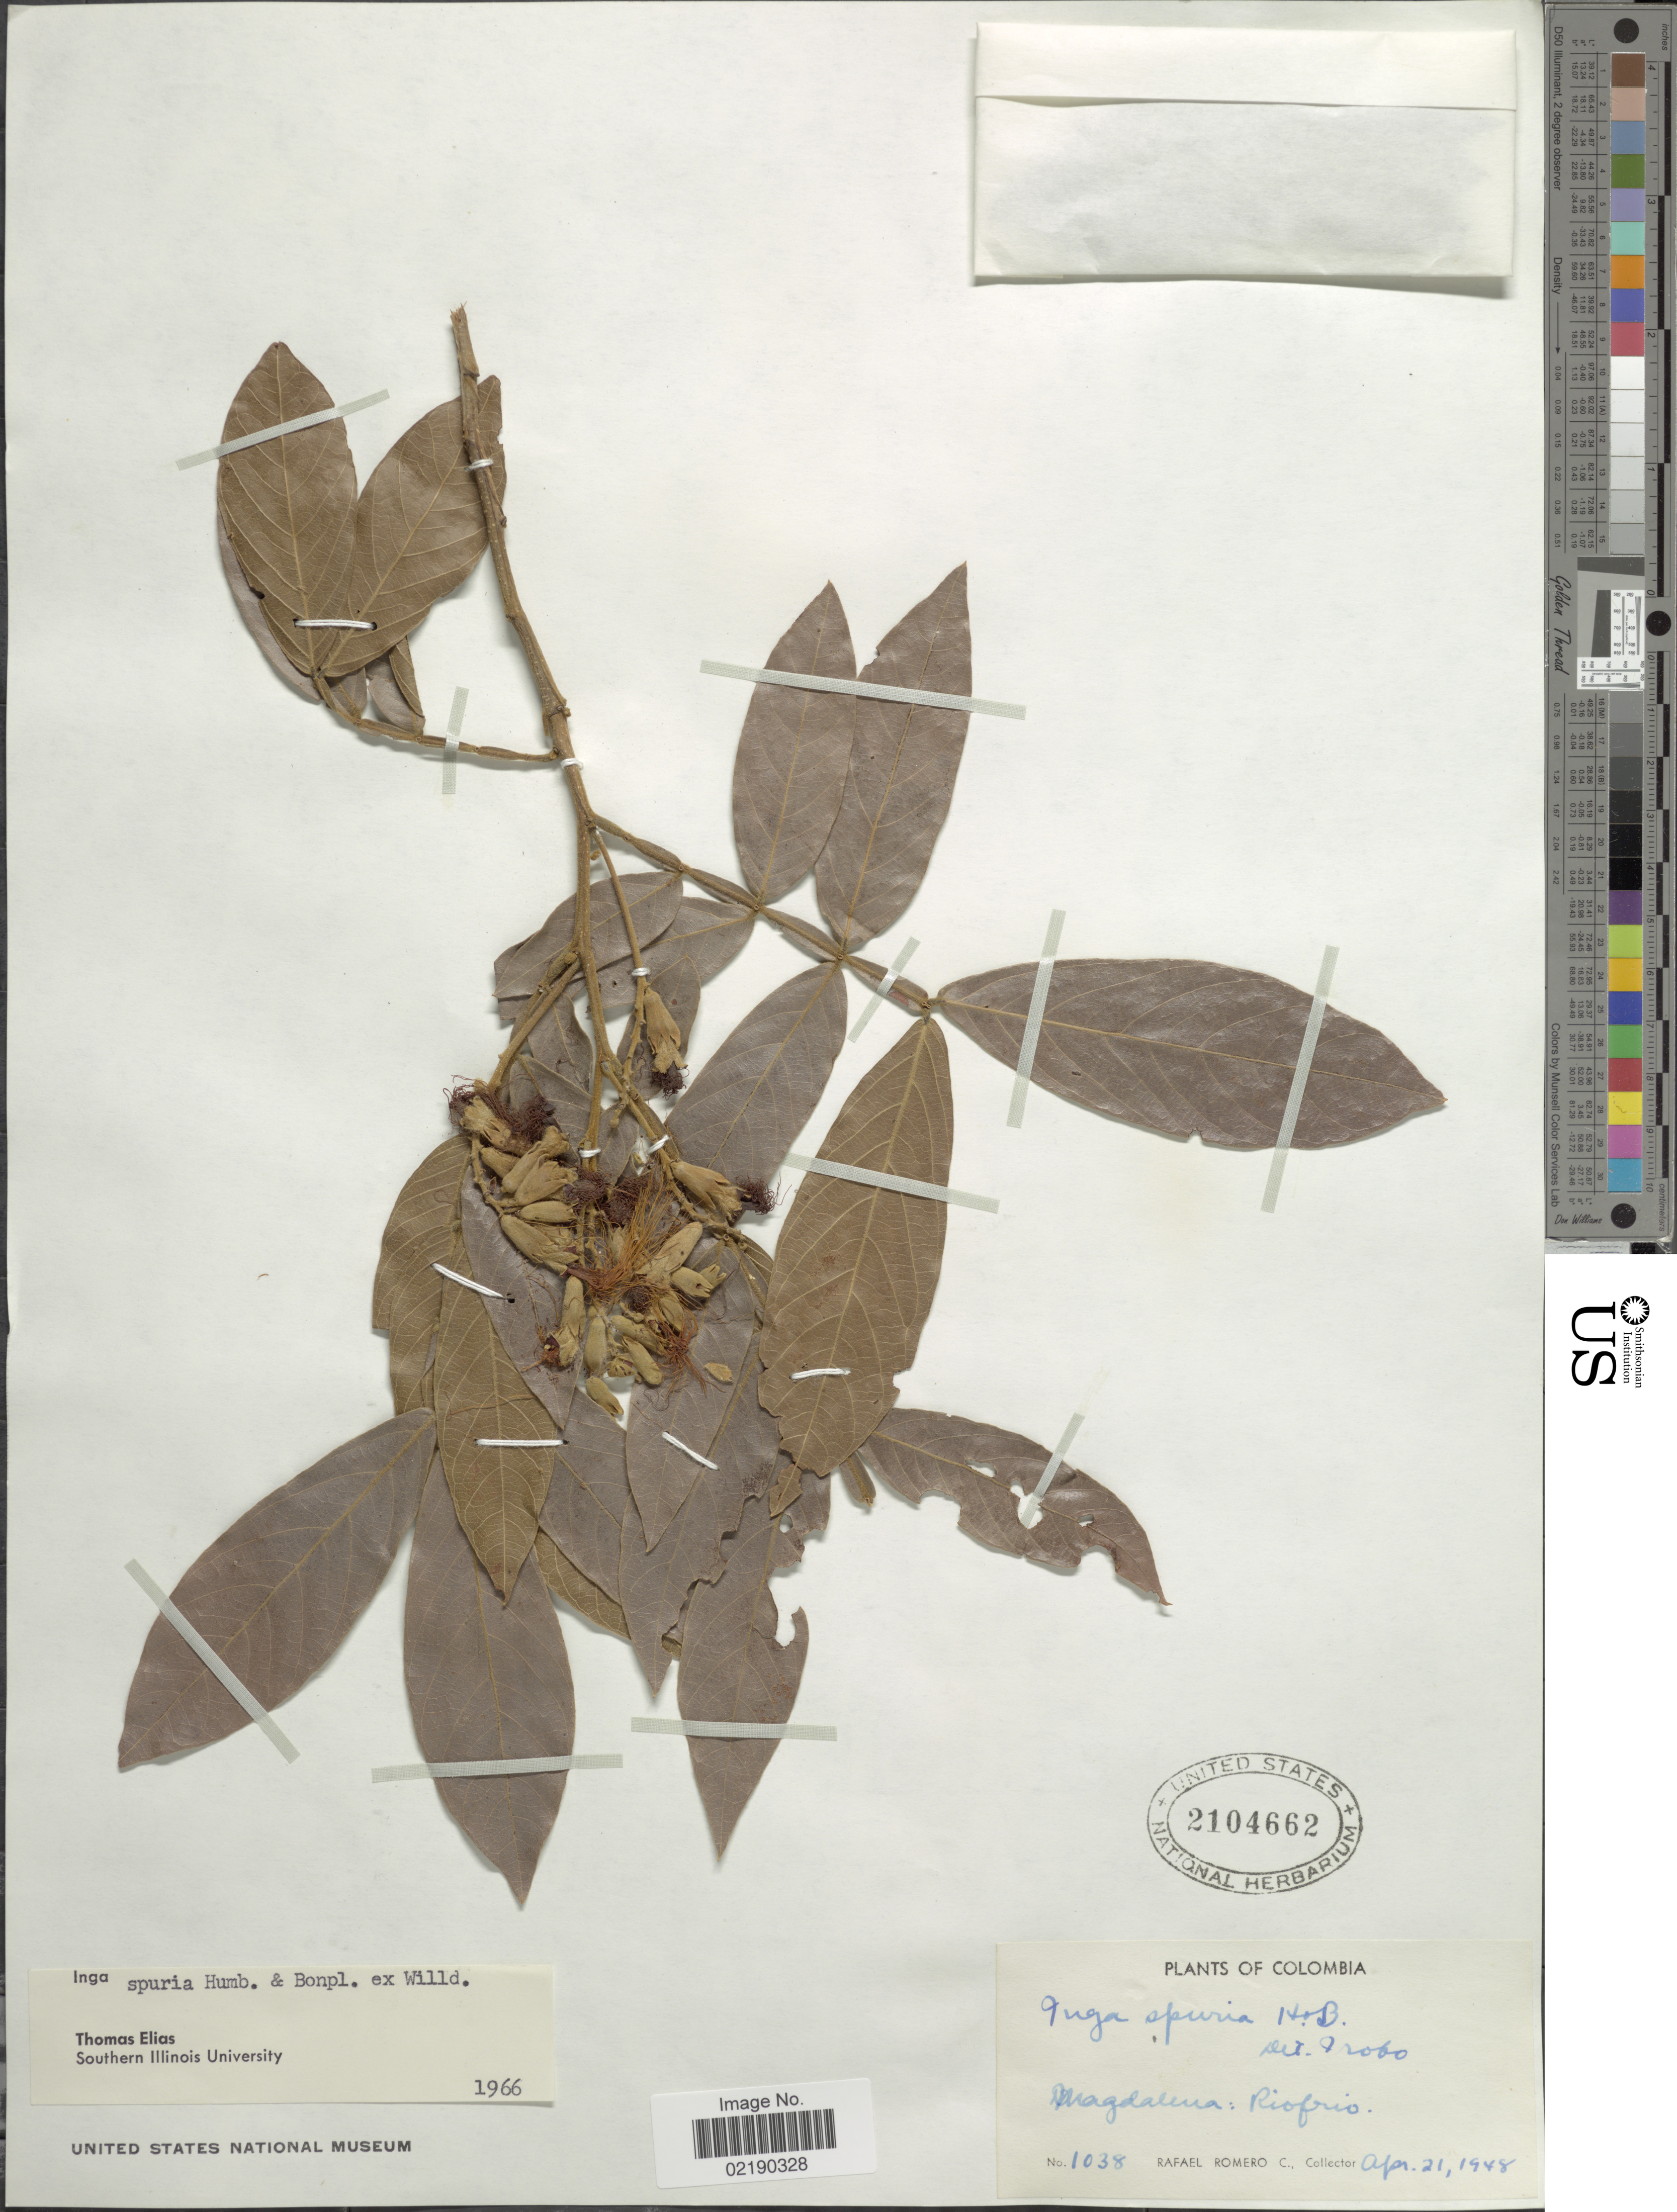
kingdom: Plantae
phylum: Tracheophyta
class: Magnoliopsida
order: Fabales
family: Fabaceae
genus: Inga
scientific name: Inga vera subsp. vera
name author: Willd.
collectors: R. Romero Castañeda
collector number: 1038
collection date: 1948-04-21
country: Colombia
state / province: Magdalena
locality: Magdalena: Riofrio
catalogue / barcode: US 2104662